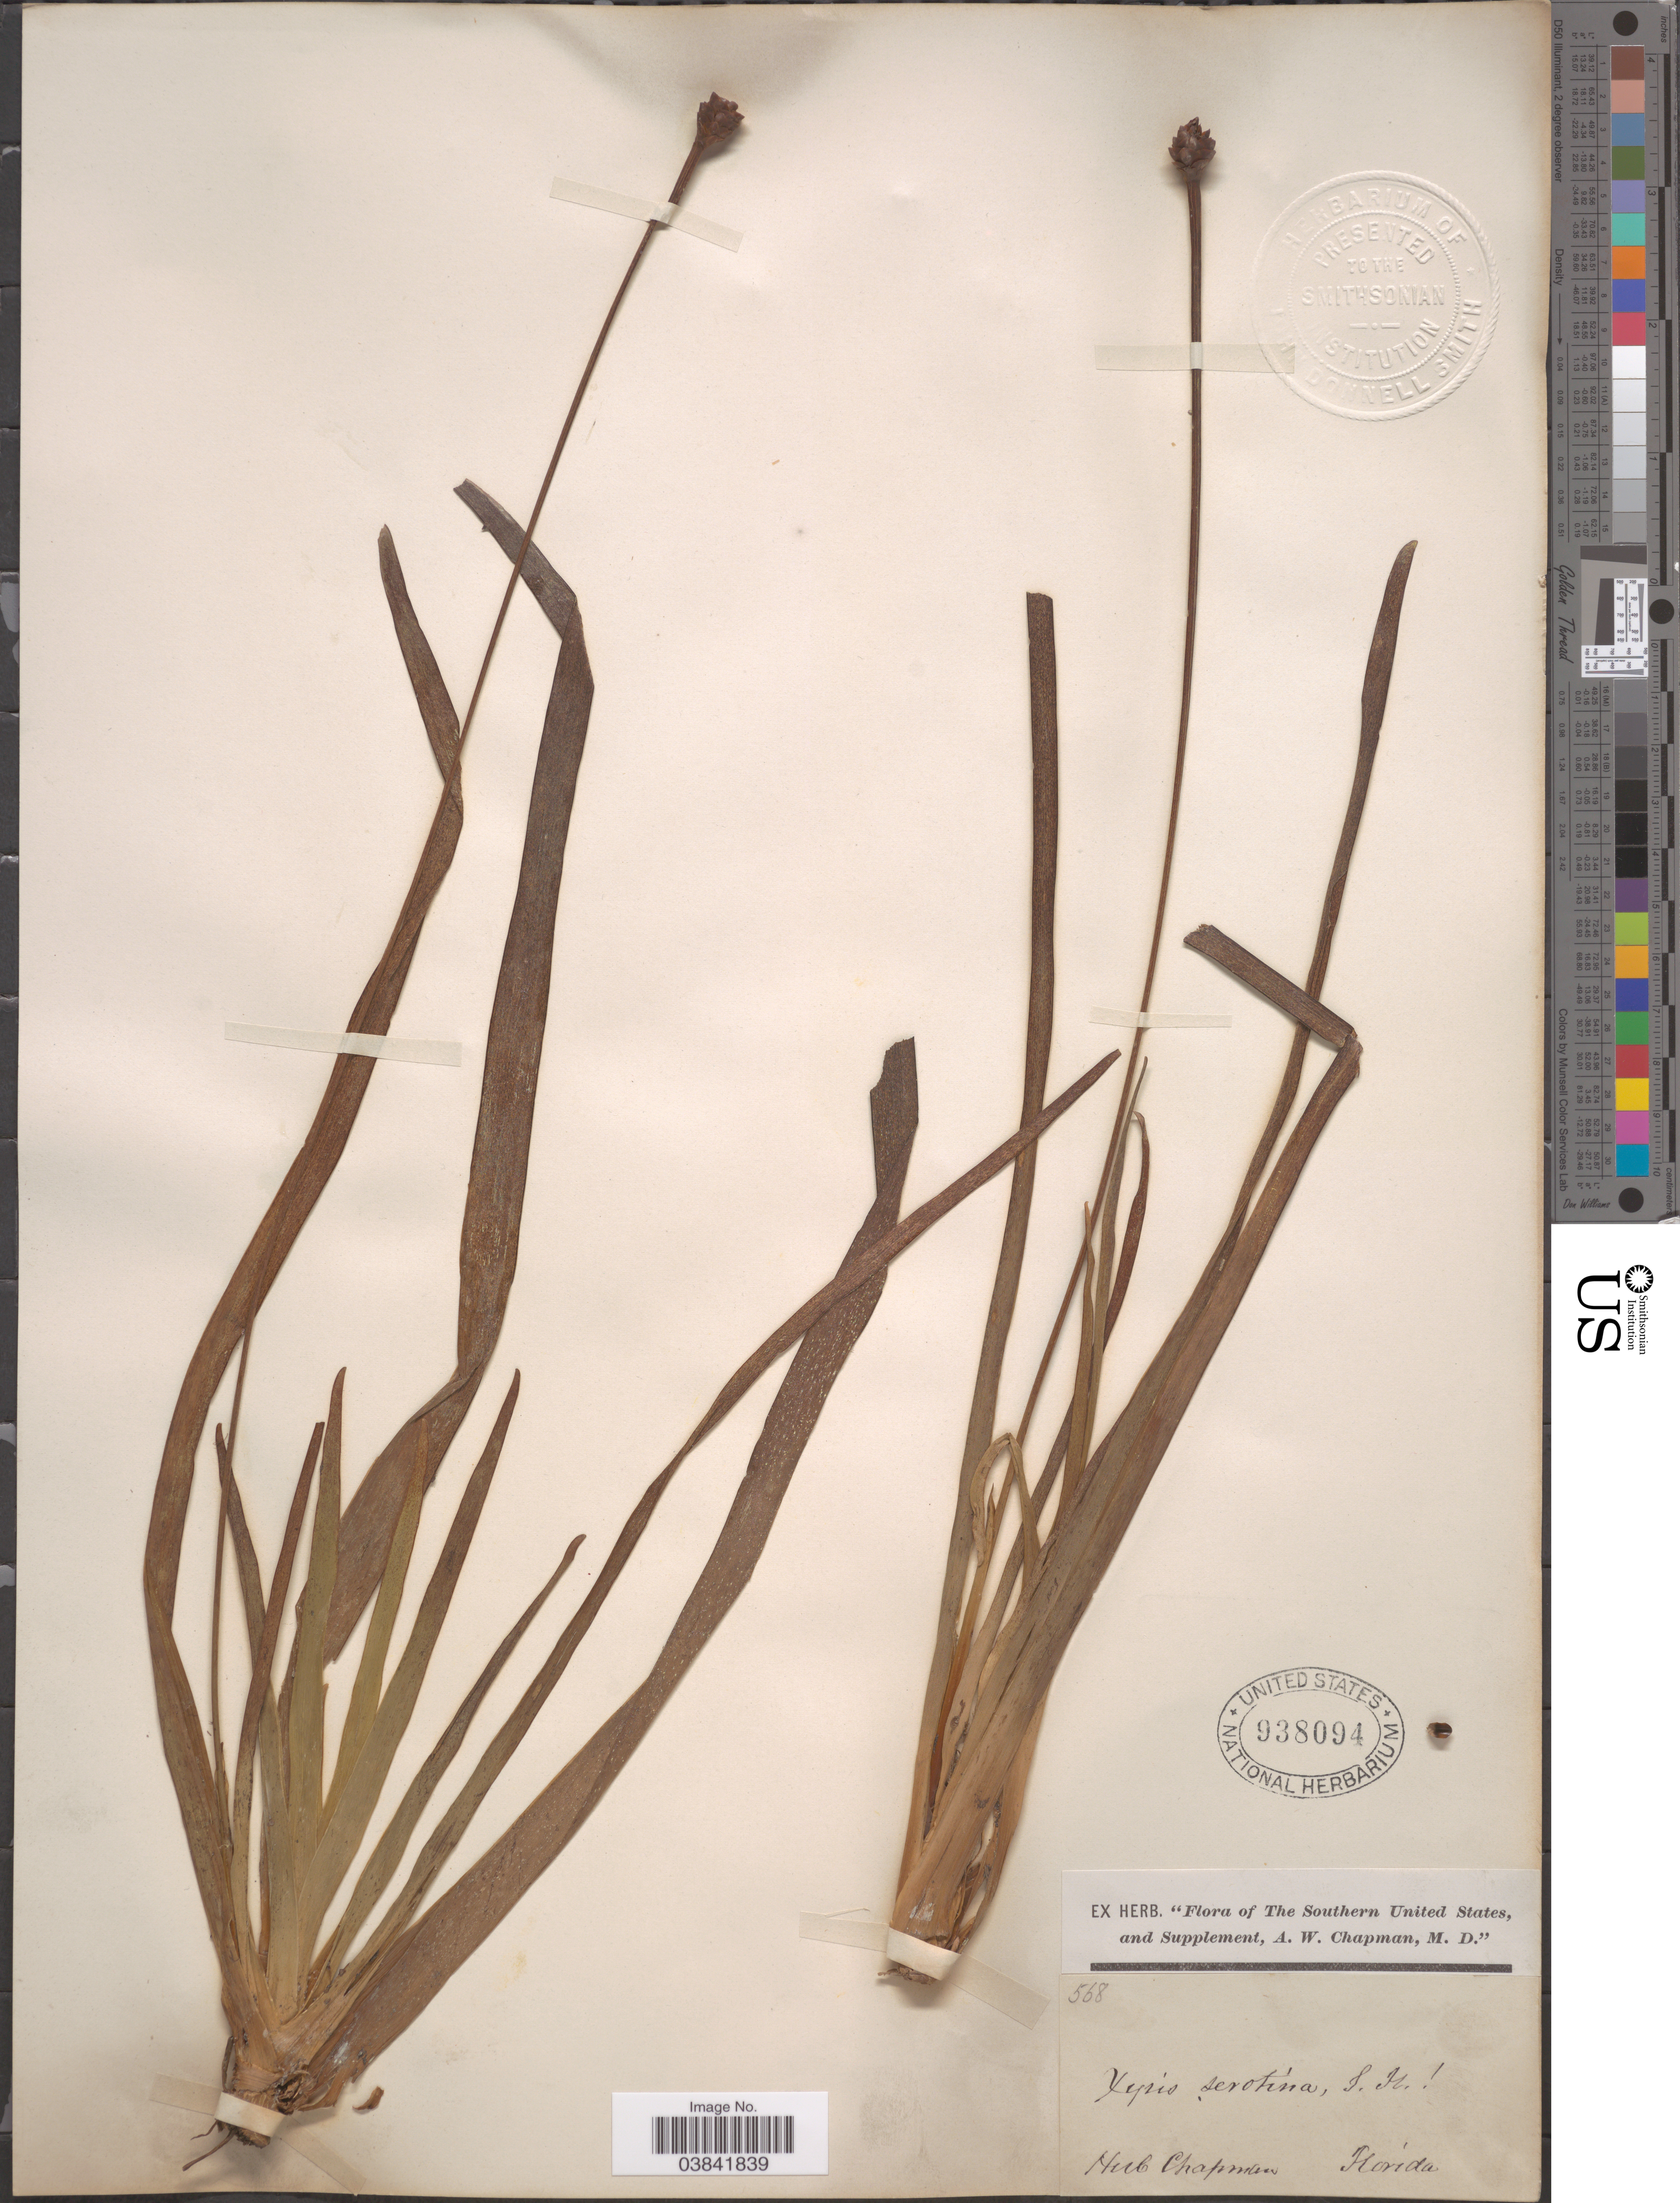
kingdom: Plantae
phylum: Tracheophyta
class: Liliopsida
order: Poales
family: Xyridaceae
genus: Xyris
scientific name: Xyris serotina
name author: Chapm.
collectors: ex herb. A.W. Chapman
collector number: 568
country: United States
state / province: Florida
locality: Southern United States.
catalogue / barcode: US 938094